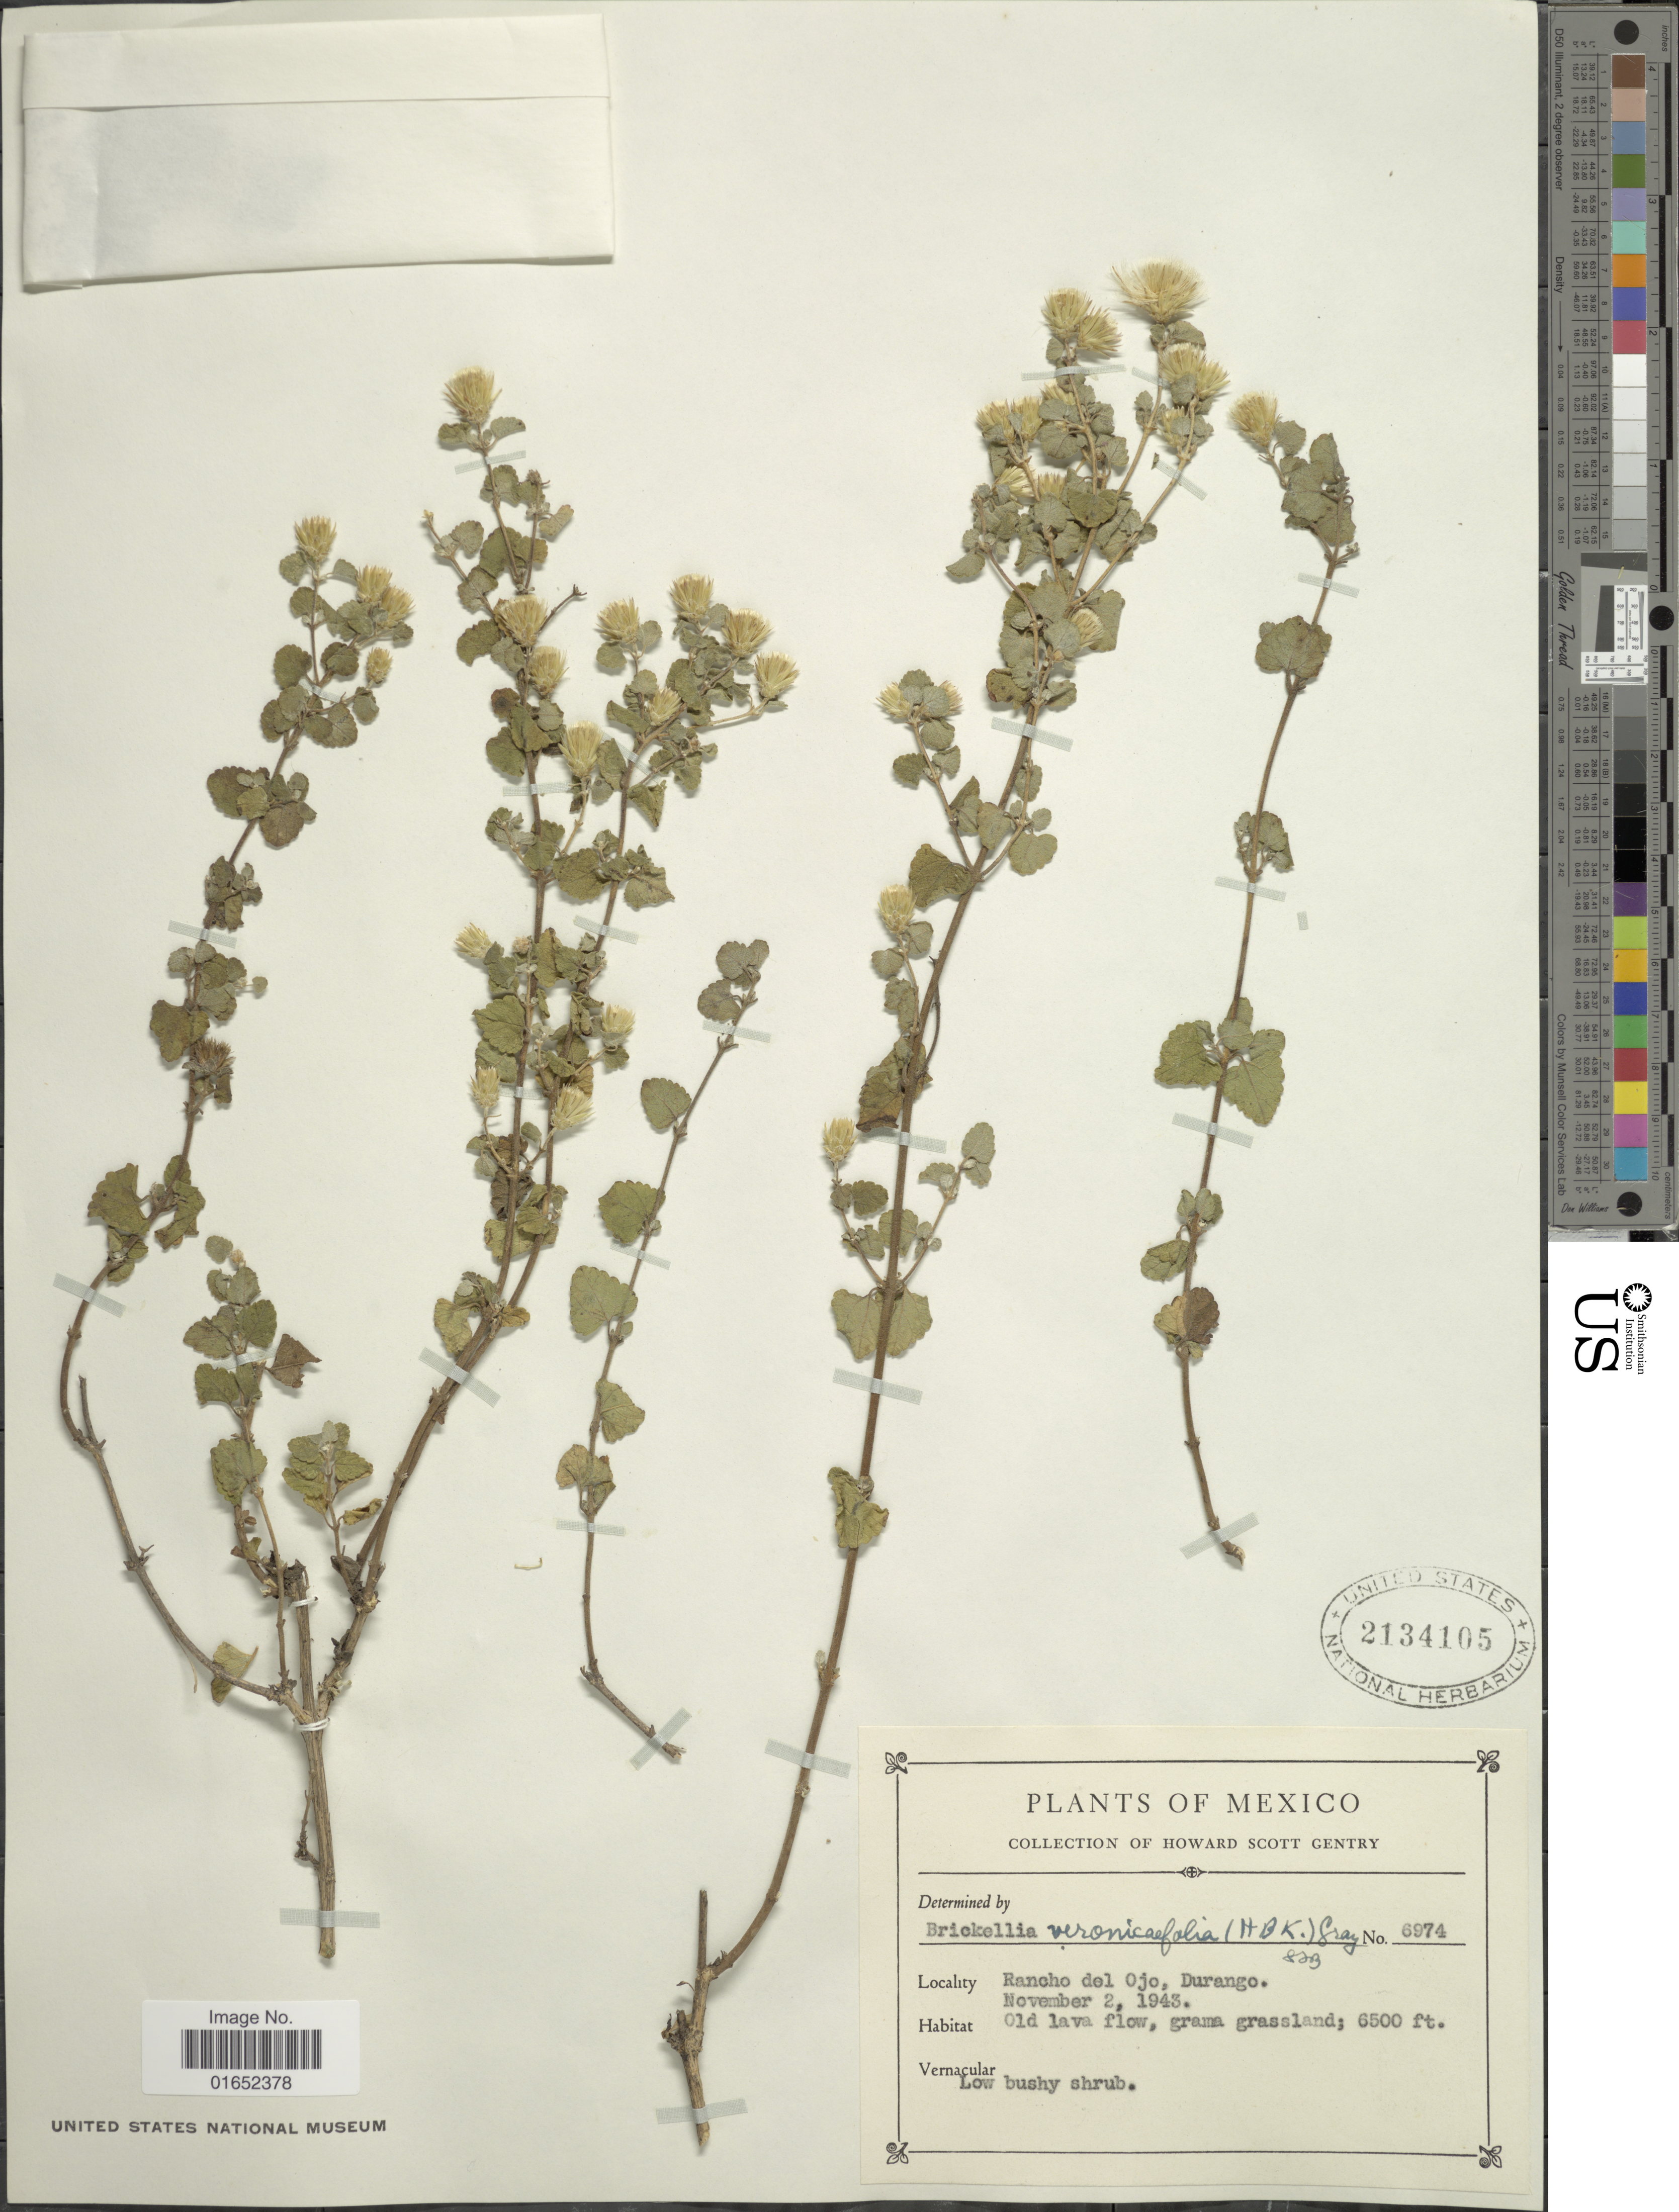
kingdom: Plantae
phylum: Tracheophyta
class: Magnoliopsida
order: Asterales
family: Asteraceae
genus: Brickellia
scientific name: Brickellia veronicaefolia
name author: (Kunth) A. Gray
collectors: H. S. Gentry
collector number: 6974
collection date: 1943-11-02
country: Mexico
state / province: Durango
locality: Rancho del Ojo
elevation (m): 1981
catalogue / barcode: US 2134105